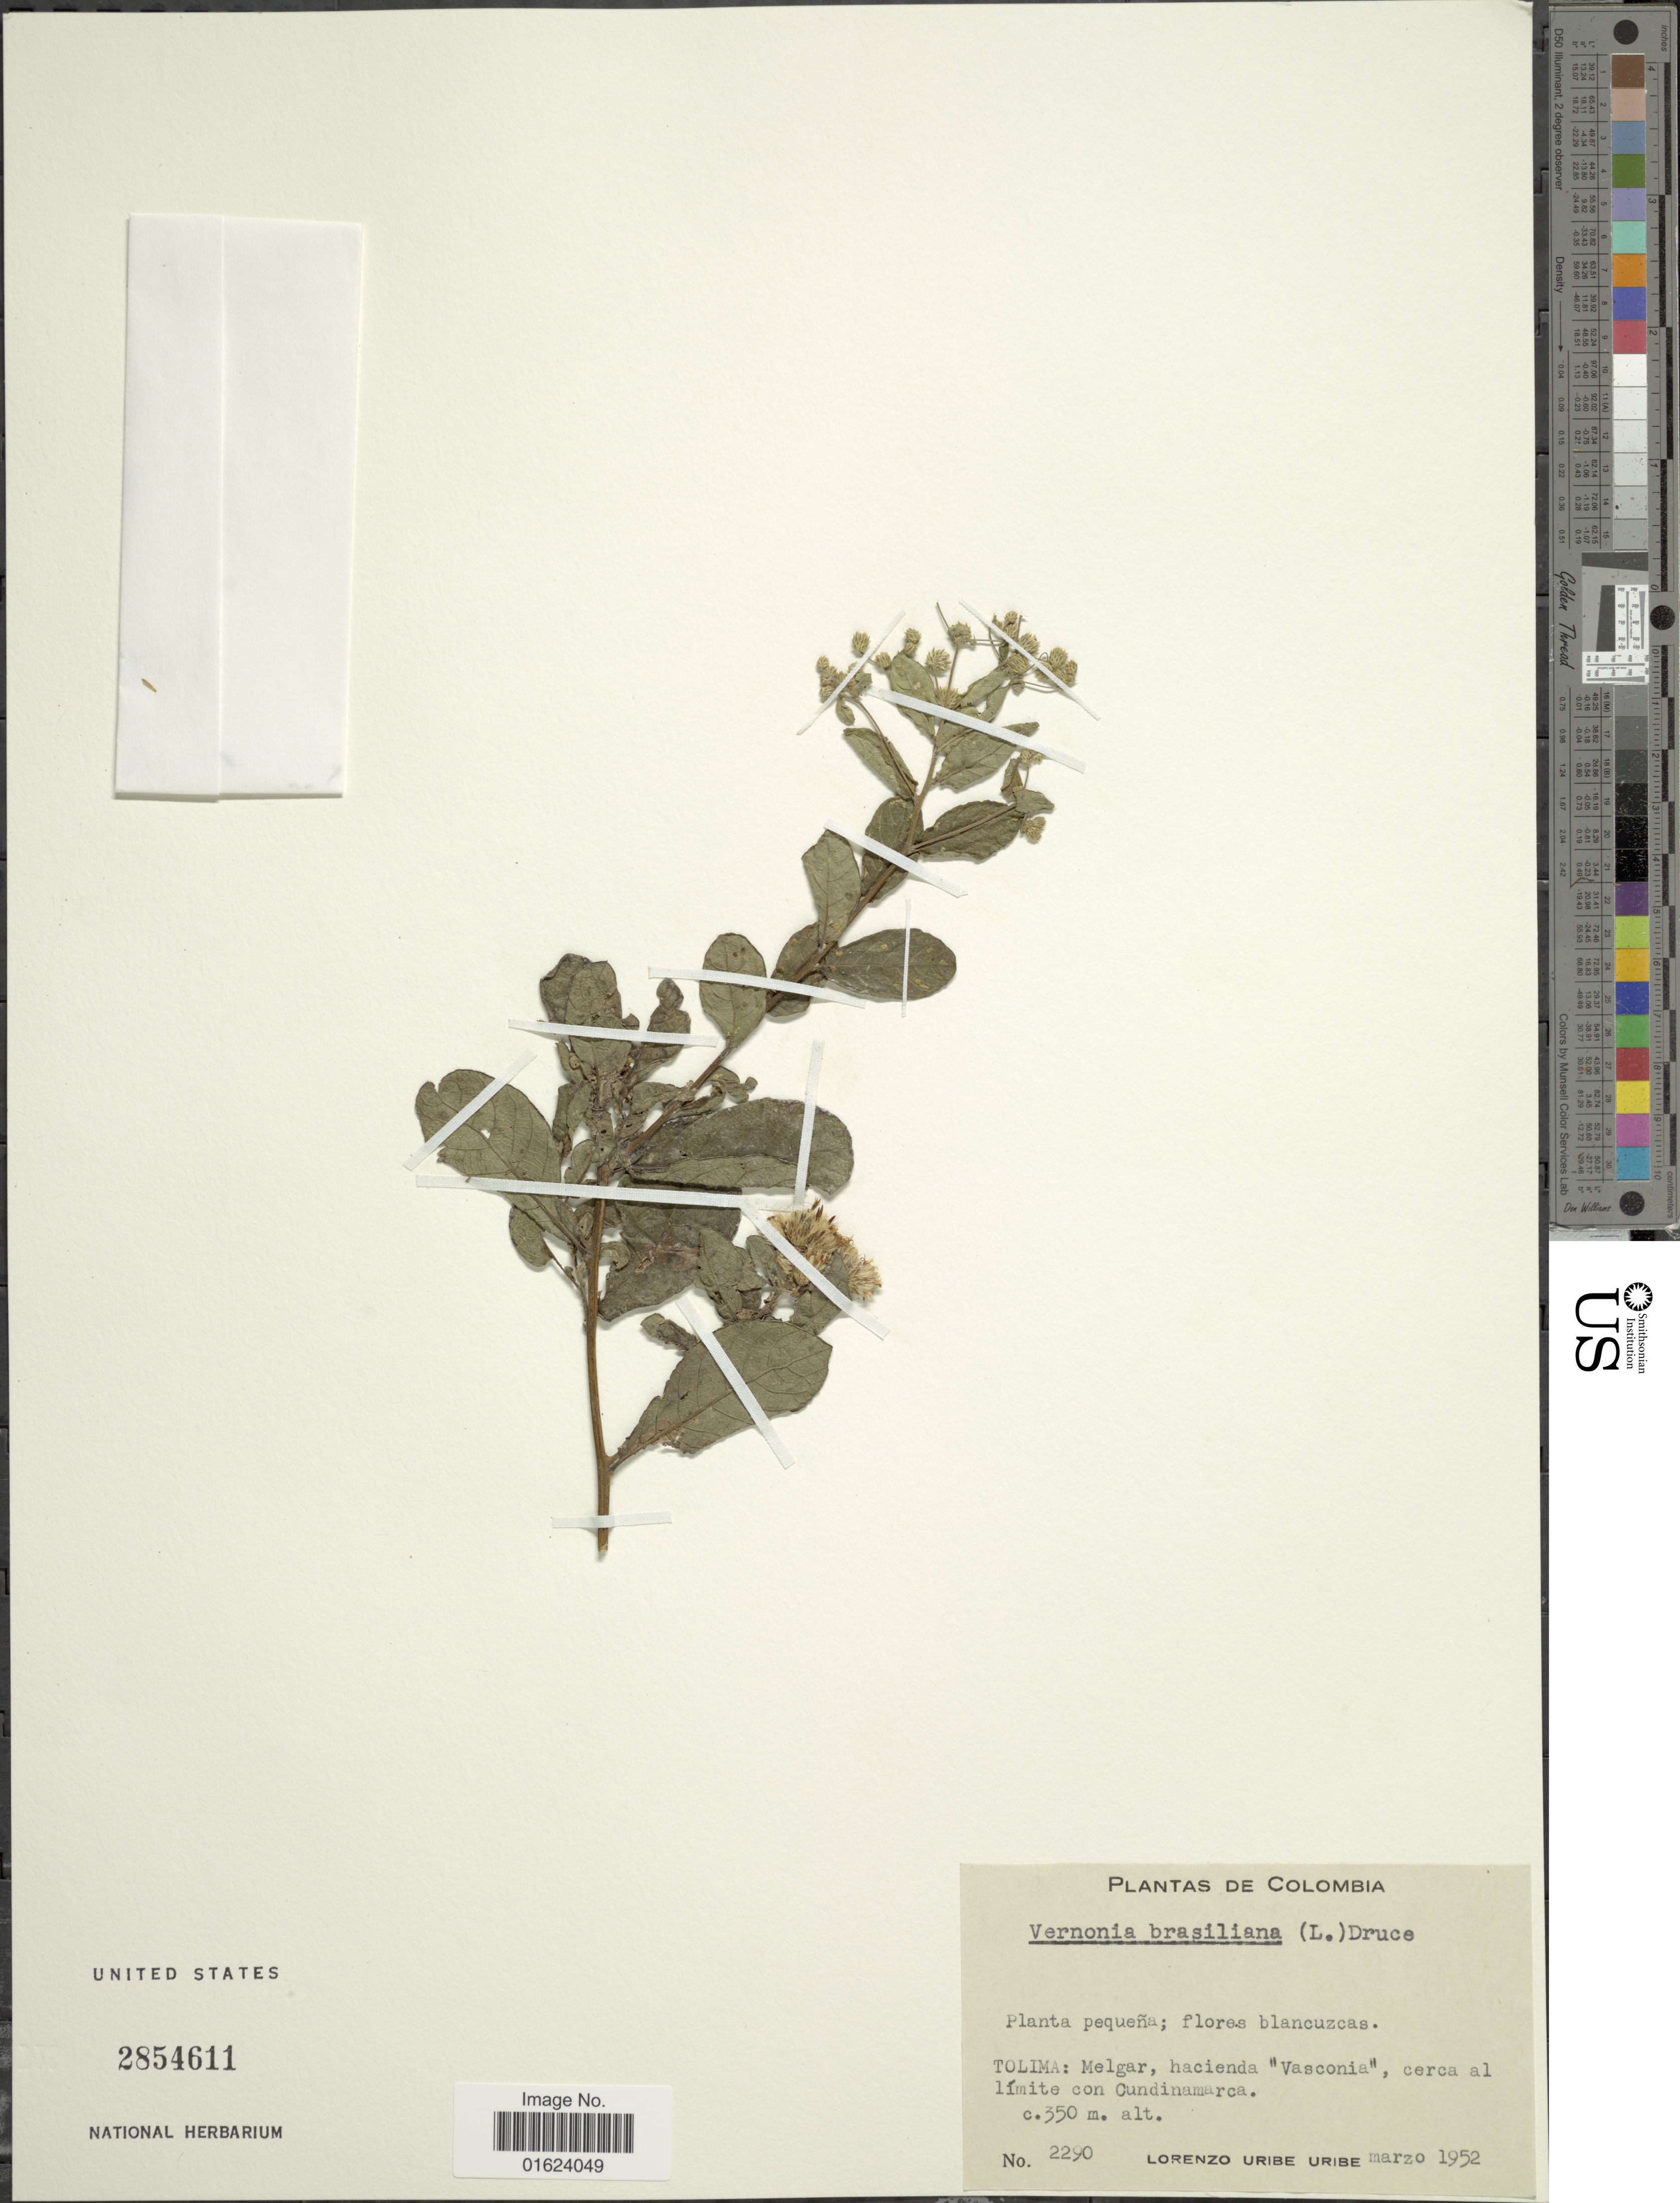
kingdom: Plantae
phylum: Tracheophyta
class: Magnoliopsida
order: Asterales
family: Asteraceae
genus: Vernonia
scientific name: Vernonia brasiliana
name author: (L.) Druce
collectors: L. Uribe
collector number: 2290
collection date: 1952-03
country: Colombia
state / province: Tolima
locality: Tolima: Melgar, hacienda "Vasconia", cerca allimite con Cundinamarca.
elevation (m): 350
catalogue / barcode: US 2854611